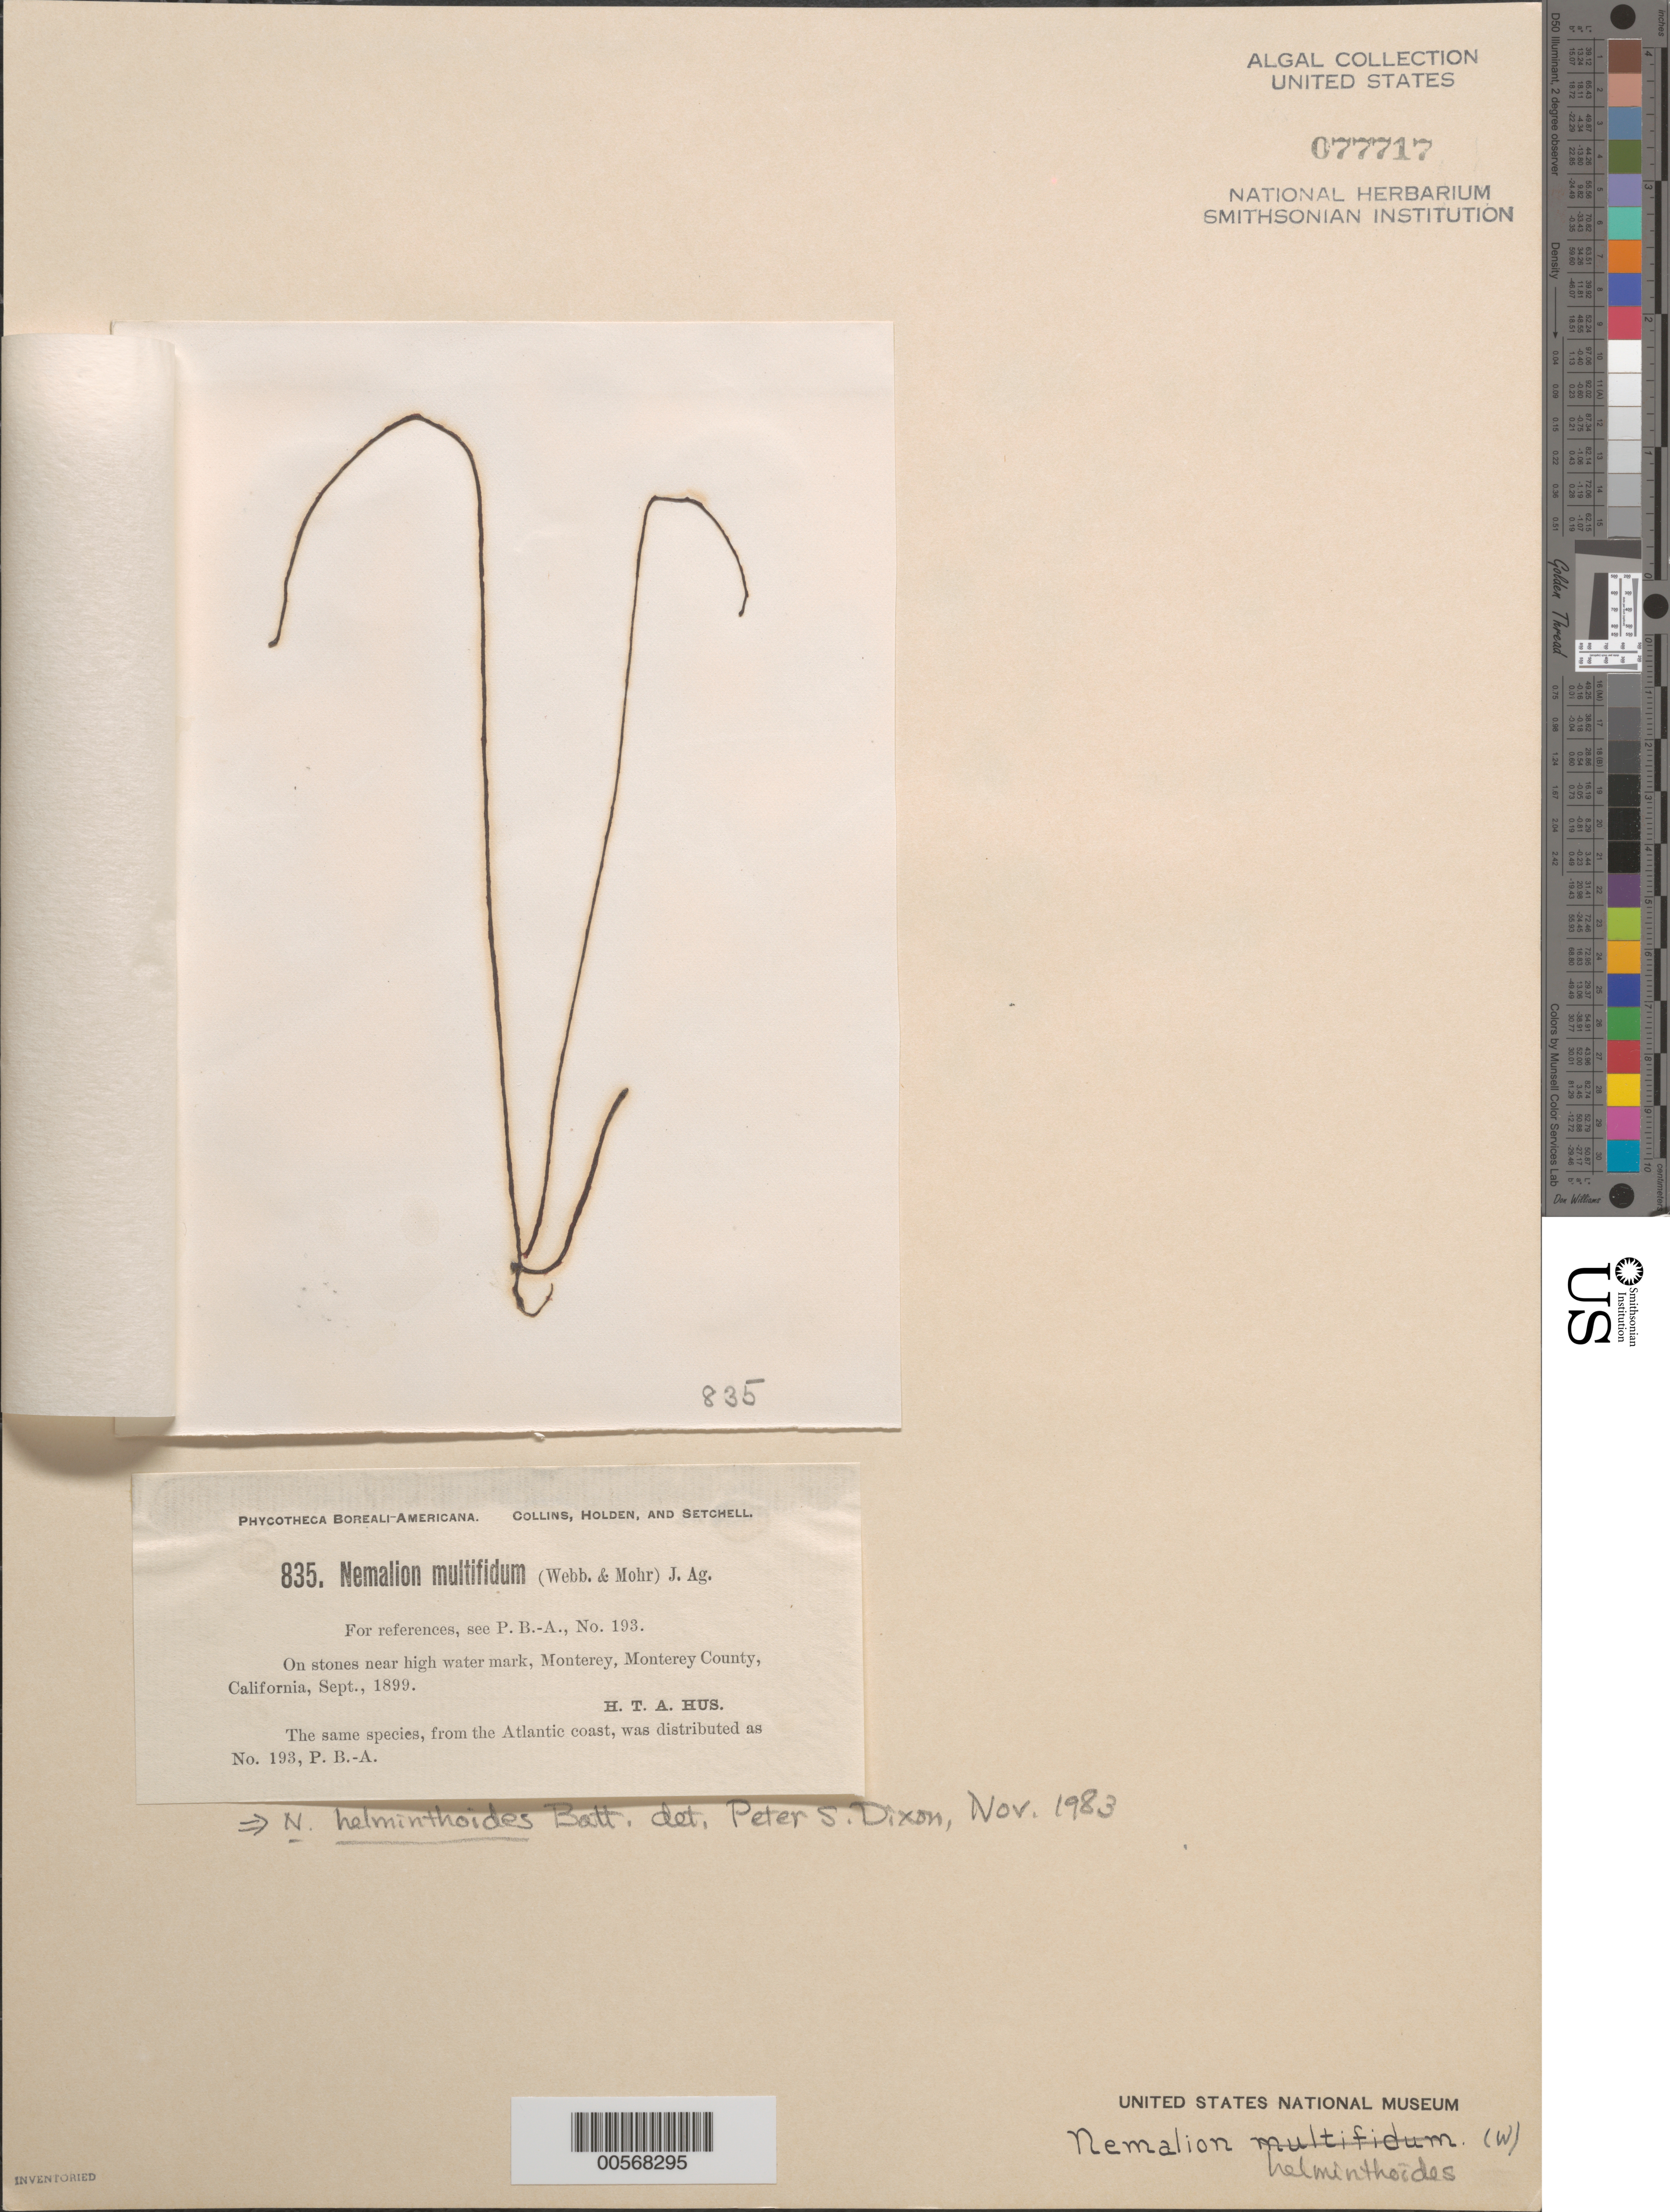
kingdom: Plantae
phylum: Rhodophyta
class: Florideophyceae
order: Nemaliales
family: Nemaliaceae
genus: Nemalion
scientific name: Nemalion multifidum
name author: (Lyngb.) Chauvin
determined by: Algae name updating Project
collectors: H. T. A. Hus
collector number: PB-A 835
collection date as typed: Sep 1899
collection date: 1899-09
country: United States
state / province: California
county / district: Monterey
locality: Monterey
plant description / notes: Collins, Holden & Setchell, Phycotheca Boreali-Americana. as Nemalion multifidum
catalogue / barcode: US 77717